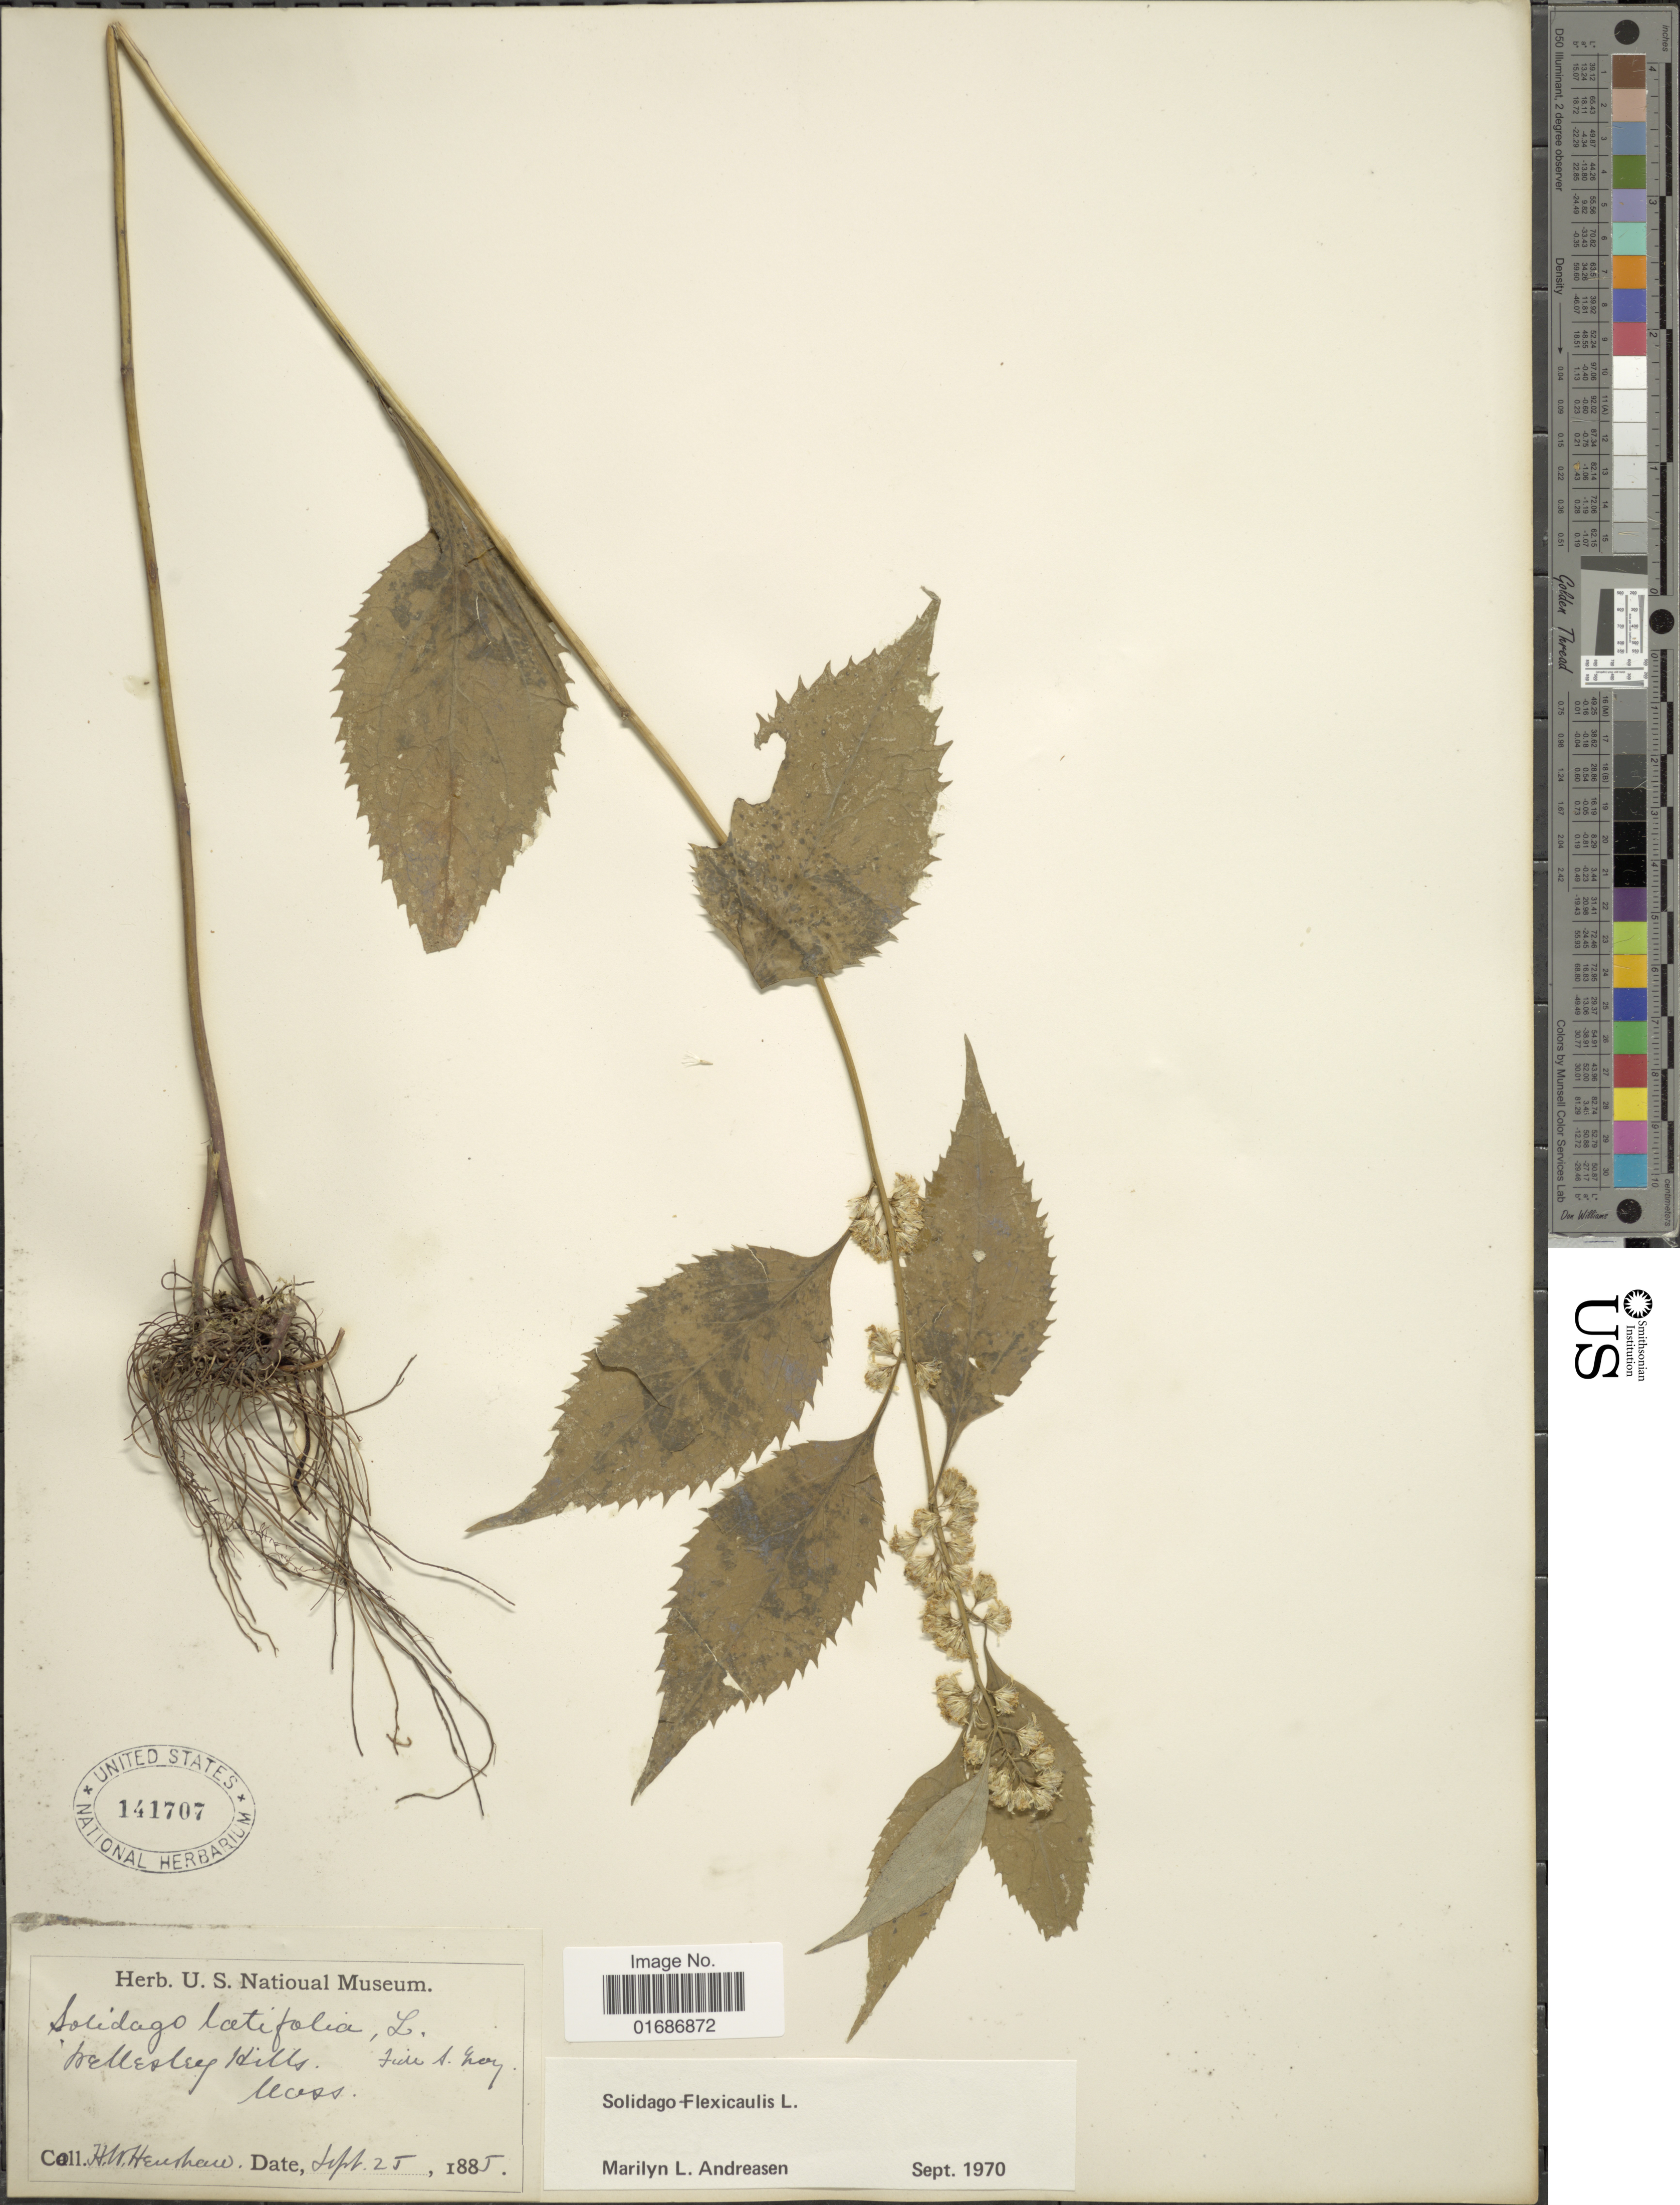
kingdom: Plantae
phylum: Tracheophyta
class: Magnoliopsida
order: Asterales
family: Asteraceae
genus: Solidago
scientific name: Solidago flexicaulis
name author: L.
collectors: H. Henshaw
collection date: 1885-09-25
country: United States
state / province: Massachusetts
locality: Wellesley Hills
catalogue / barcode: US 141707